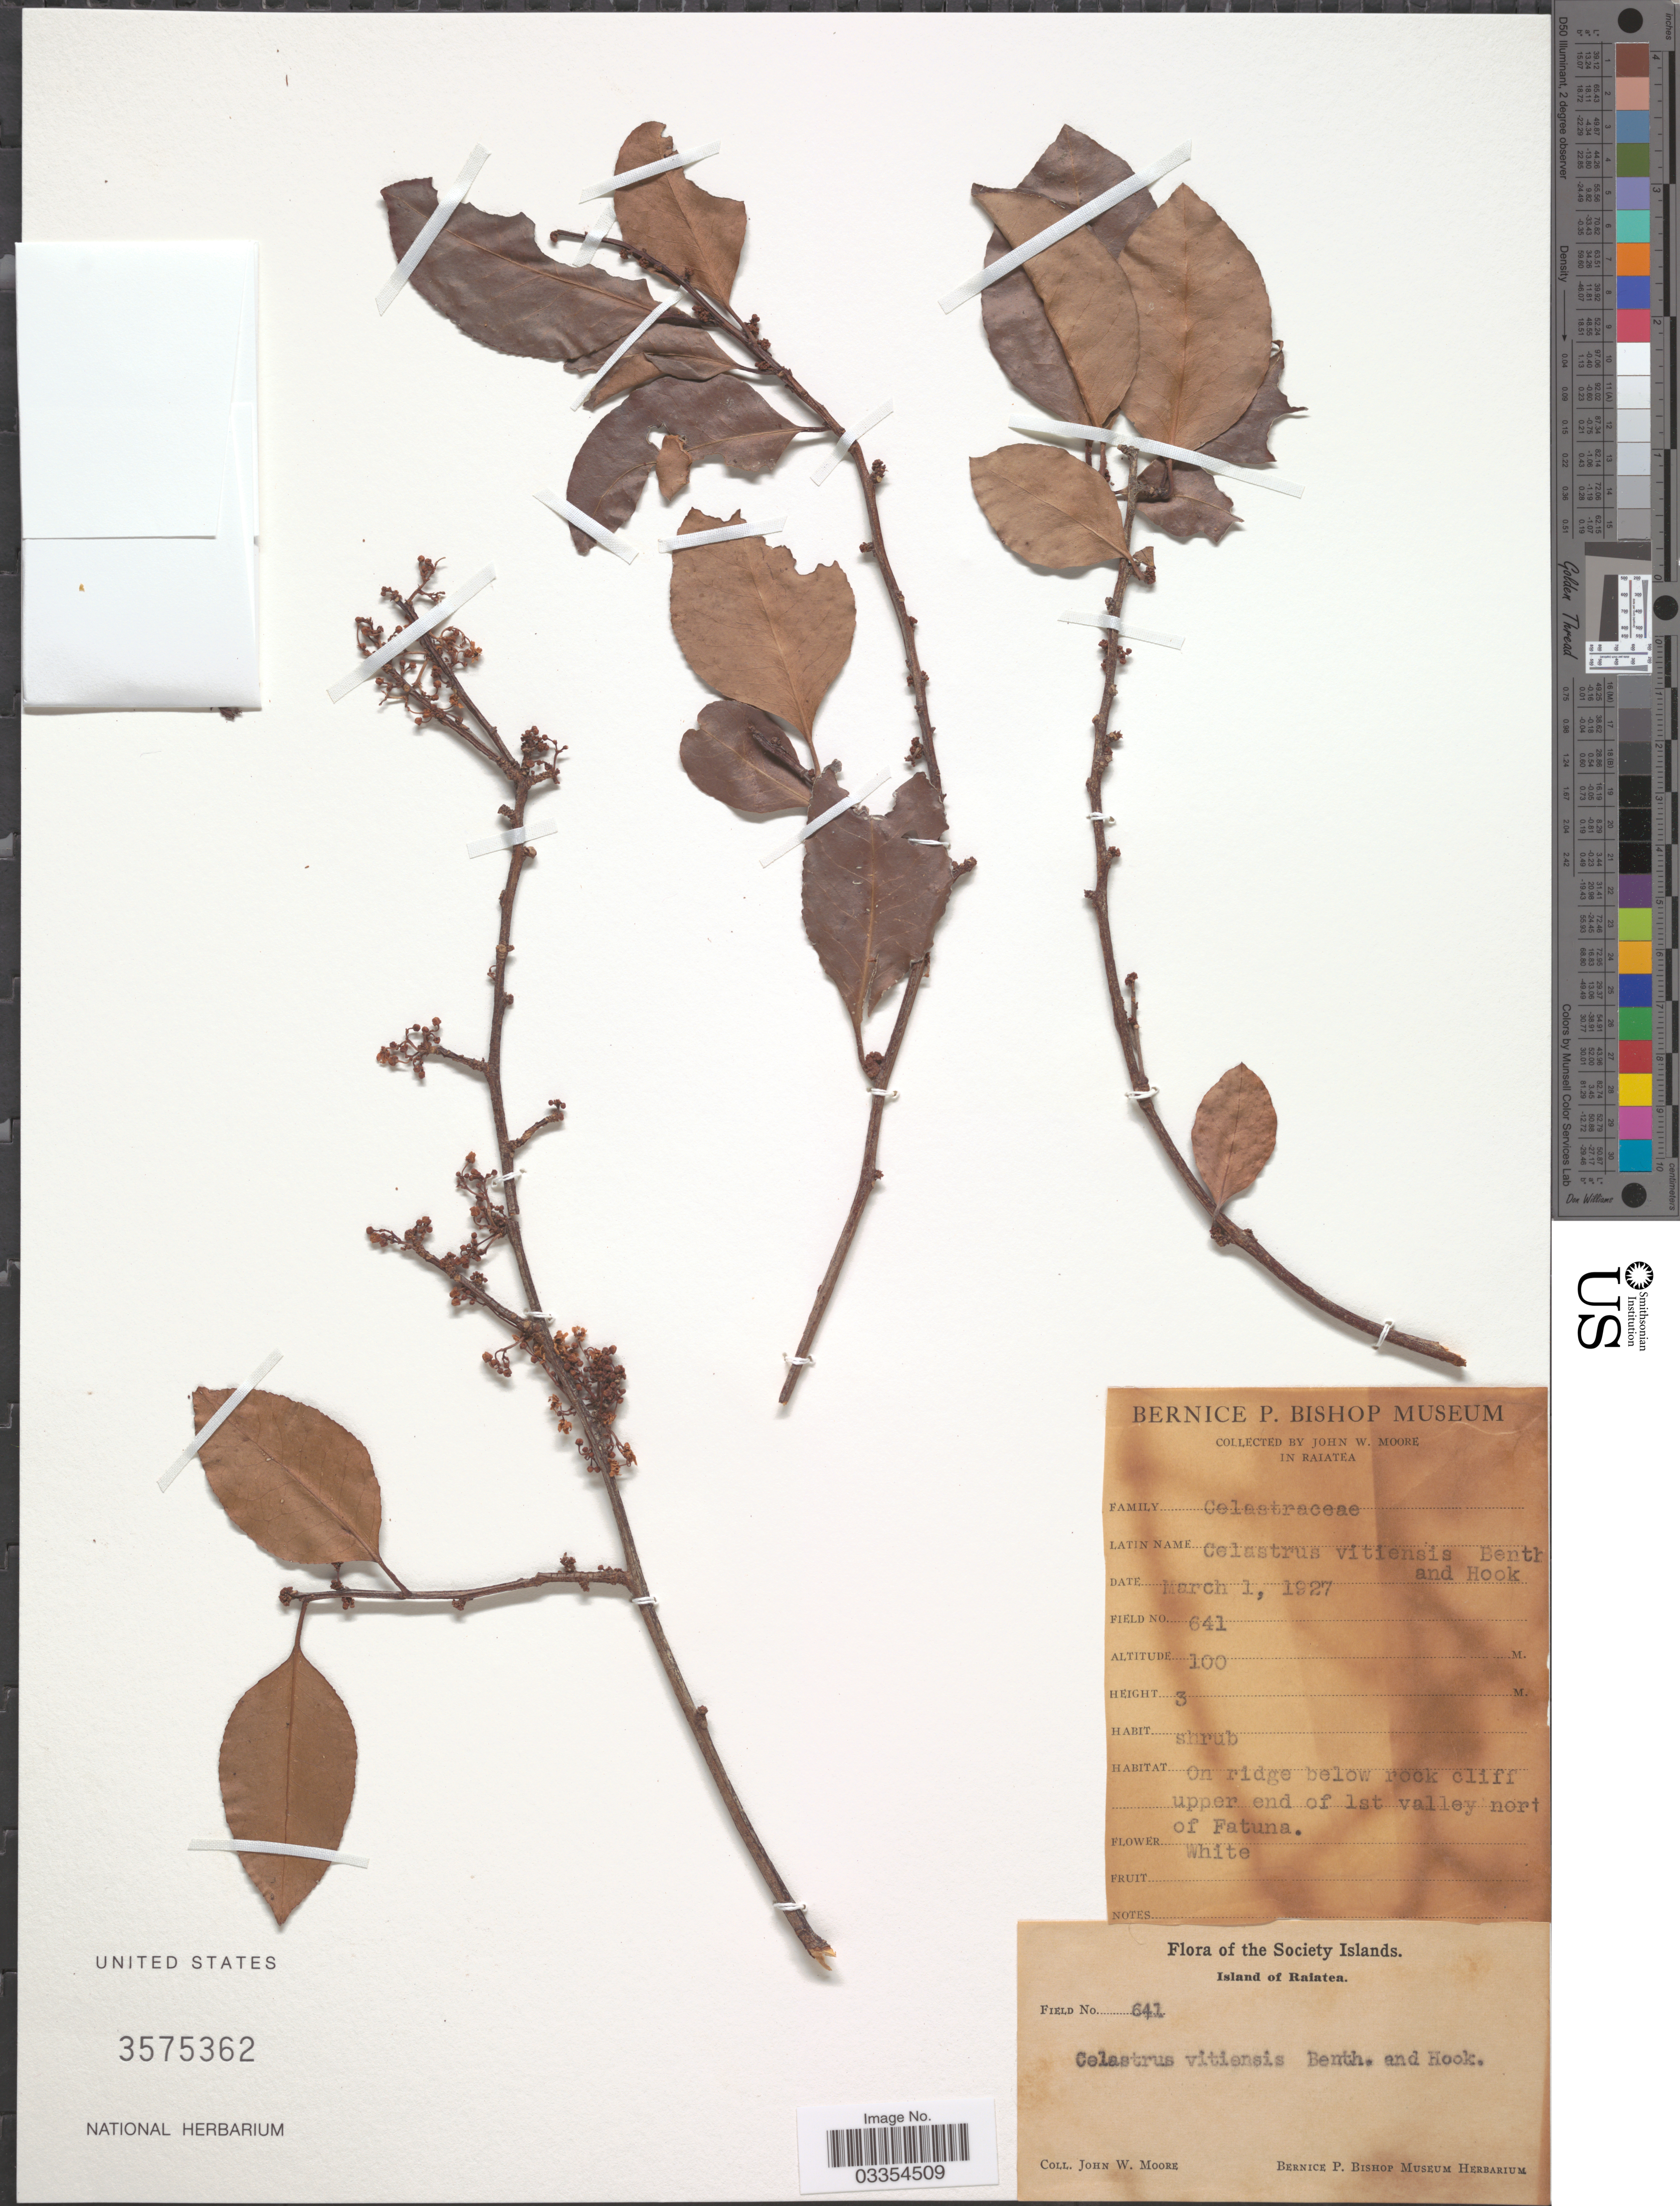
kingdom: Plantae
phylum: Tracheophyta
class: Magnoliopsida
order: Celastrales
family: Celastraceae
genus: Celastrus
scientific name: Celastrus vitiensis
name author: (A. Gray) Benth. ex Hook. f. & Drake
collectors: J. Moore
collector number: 641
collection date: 1927-03-01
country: French Polynesia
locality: Island of Raiatea, On ridge below rock cliff upper end of 1st valley north [interpreted] of Fatuna.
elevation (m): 100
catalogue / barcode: US 3575362